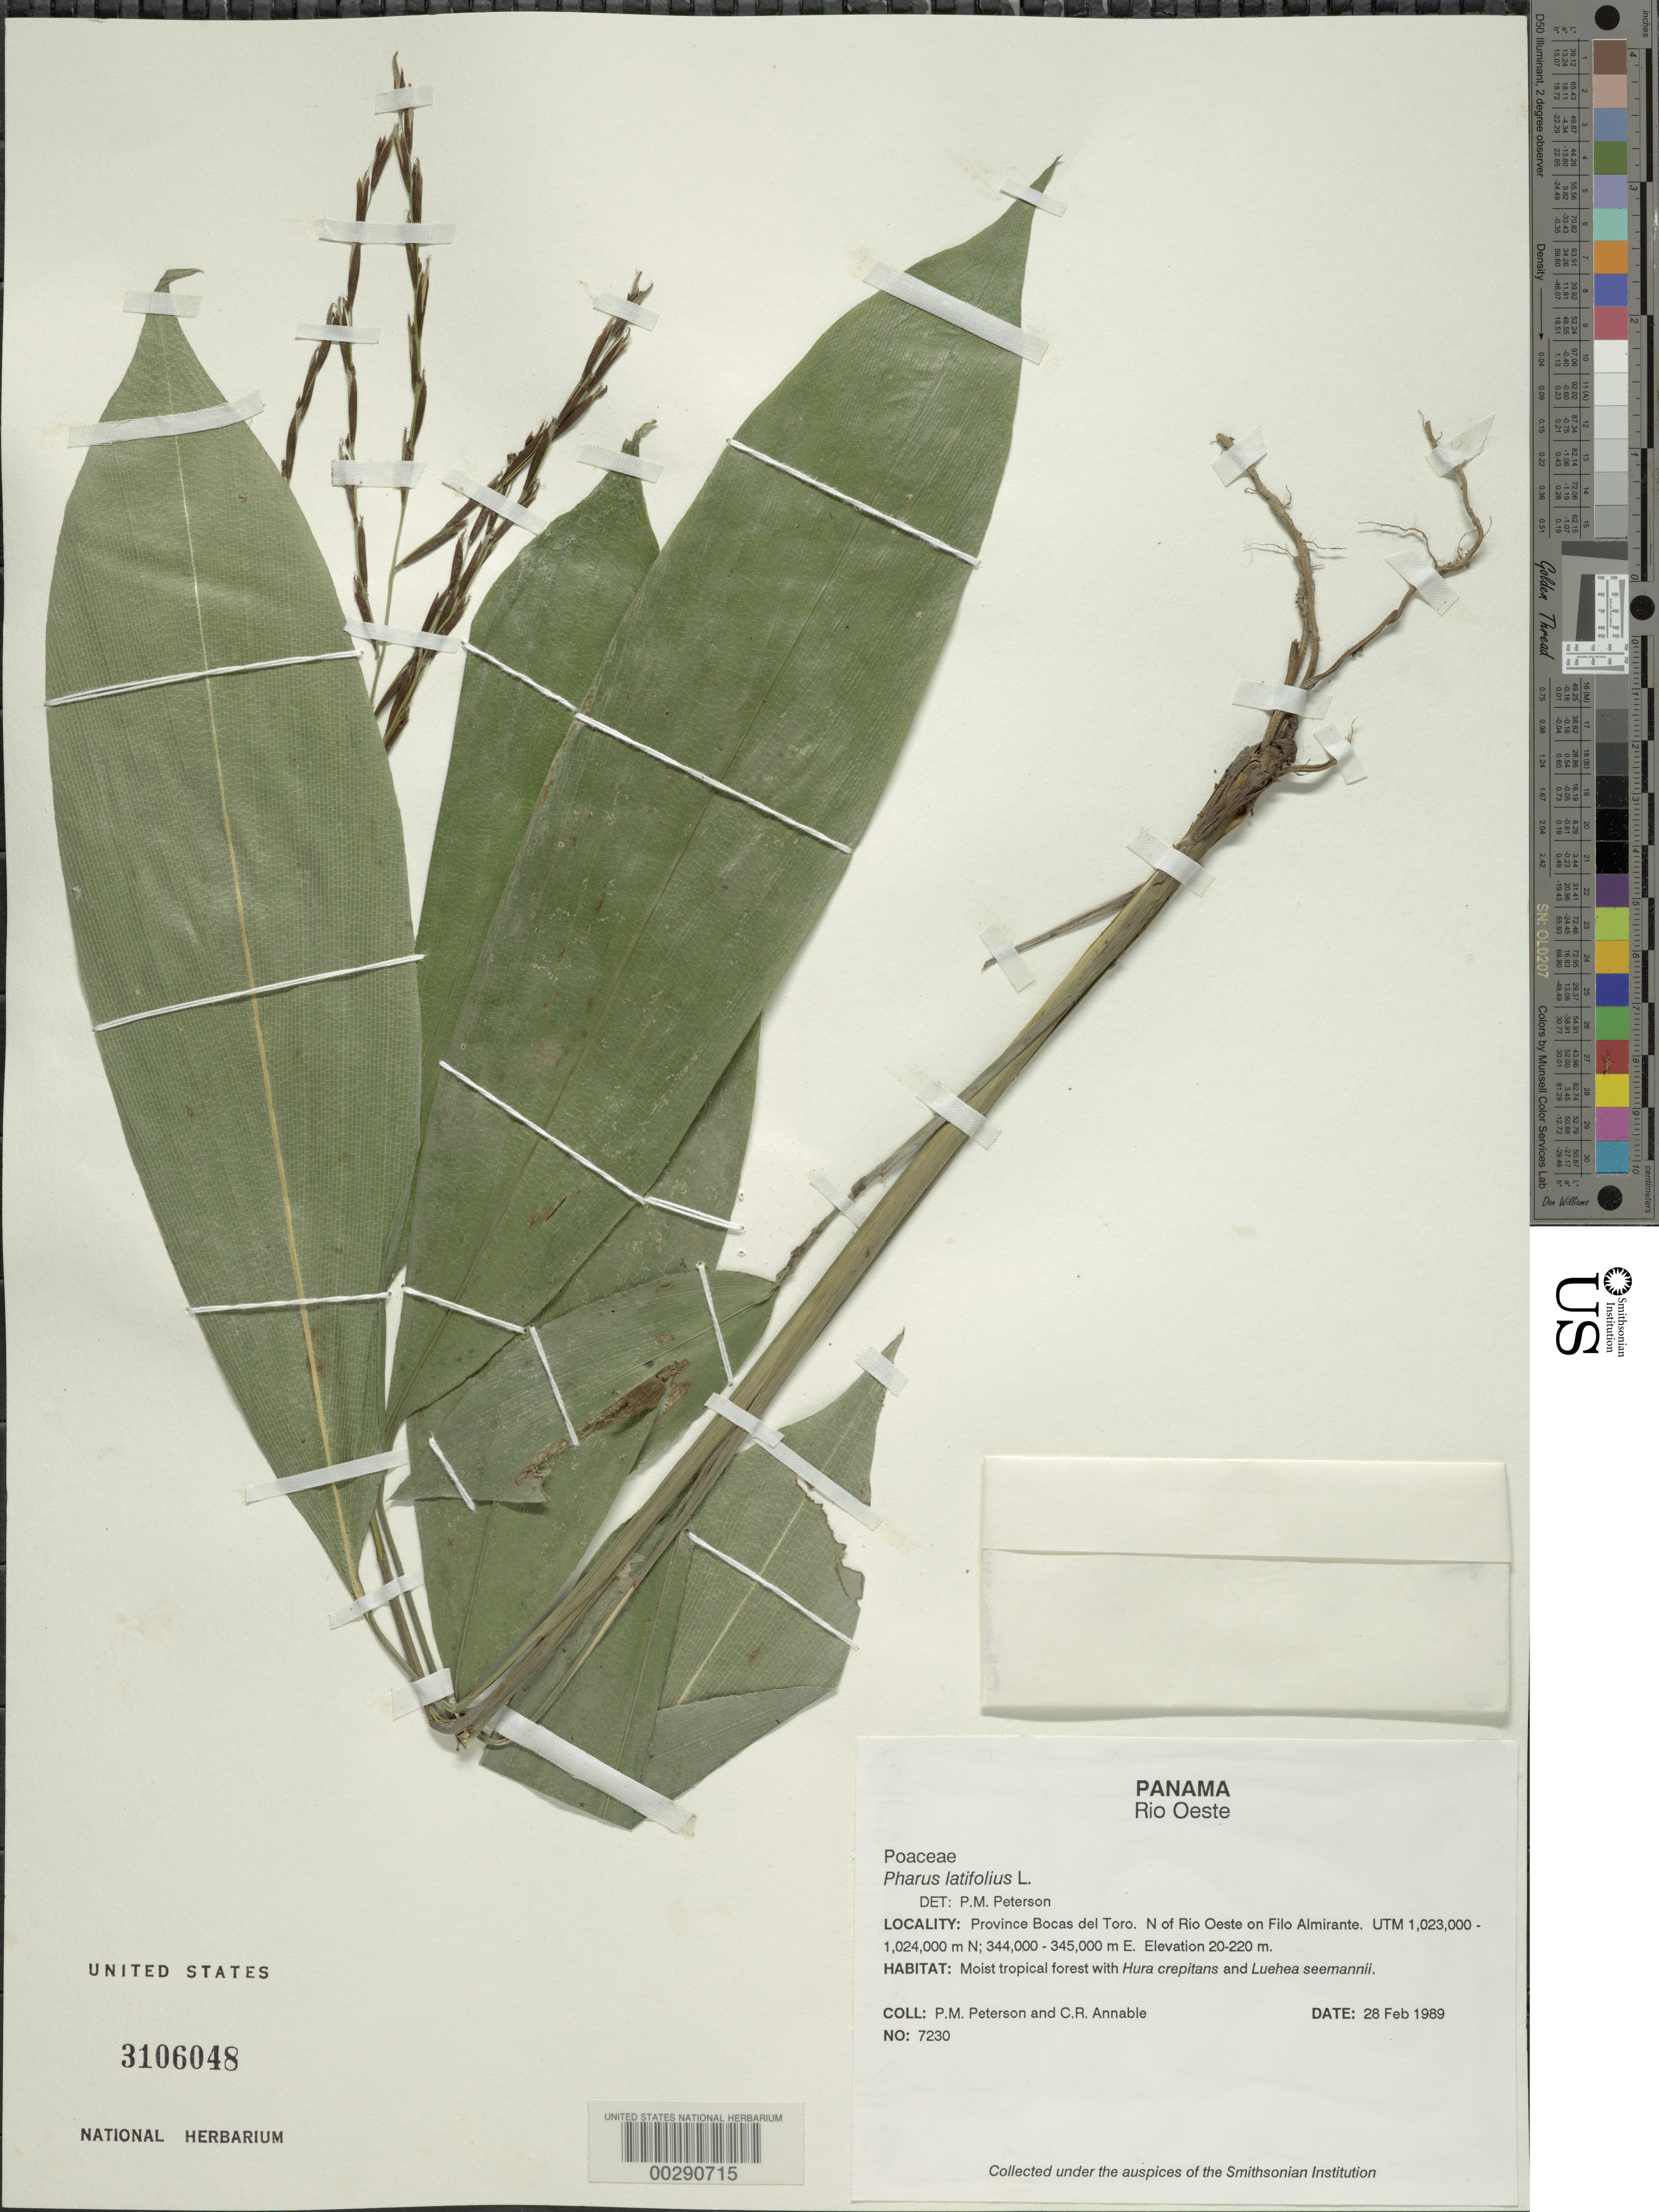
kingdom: Plantae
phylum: Tracheophyta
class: Liliopsida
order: Poales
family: Poaceae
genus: Pharus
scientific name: Pharus latifolius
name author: L.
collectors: P. M. Peterson & C. R. Annable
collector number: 7230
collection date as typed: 28 Feb 1989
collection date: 1989-02-28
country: Panama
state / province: Bocas del Toro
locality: N of Rio Oeste on Filo Almirante; Rio Oeste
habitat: Moist tropical forest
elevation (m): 20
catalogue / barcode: US 3106048